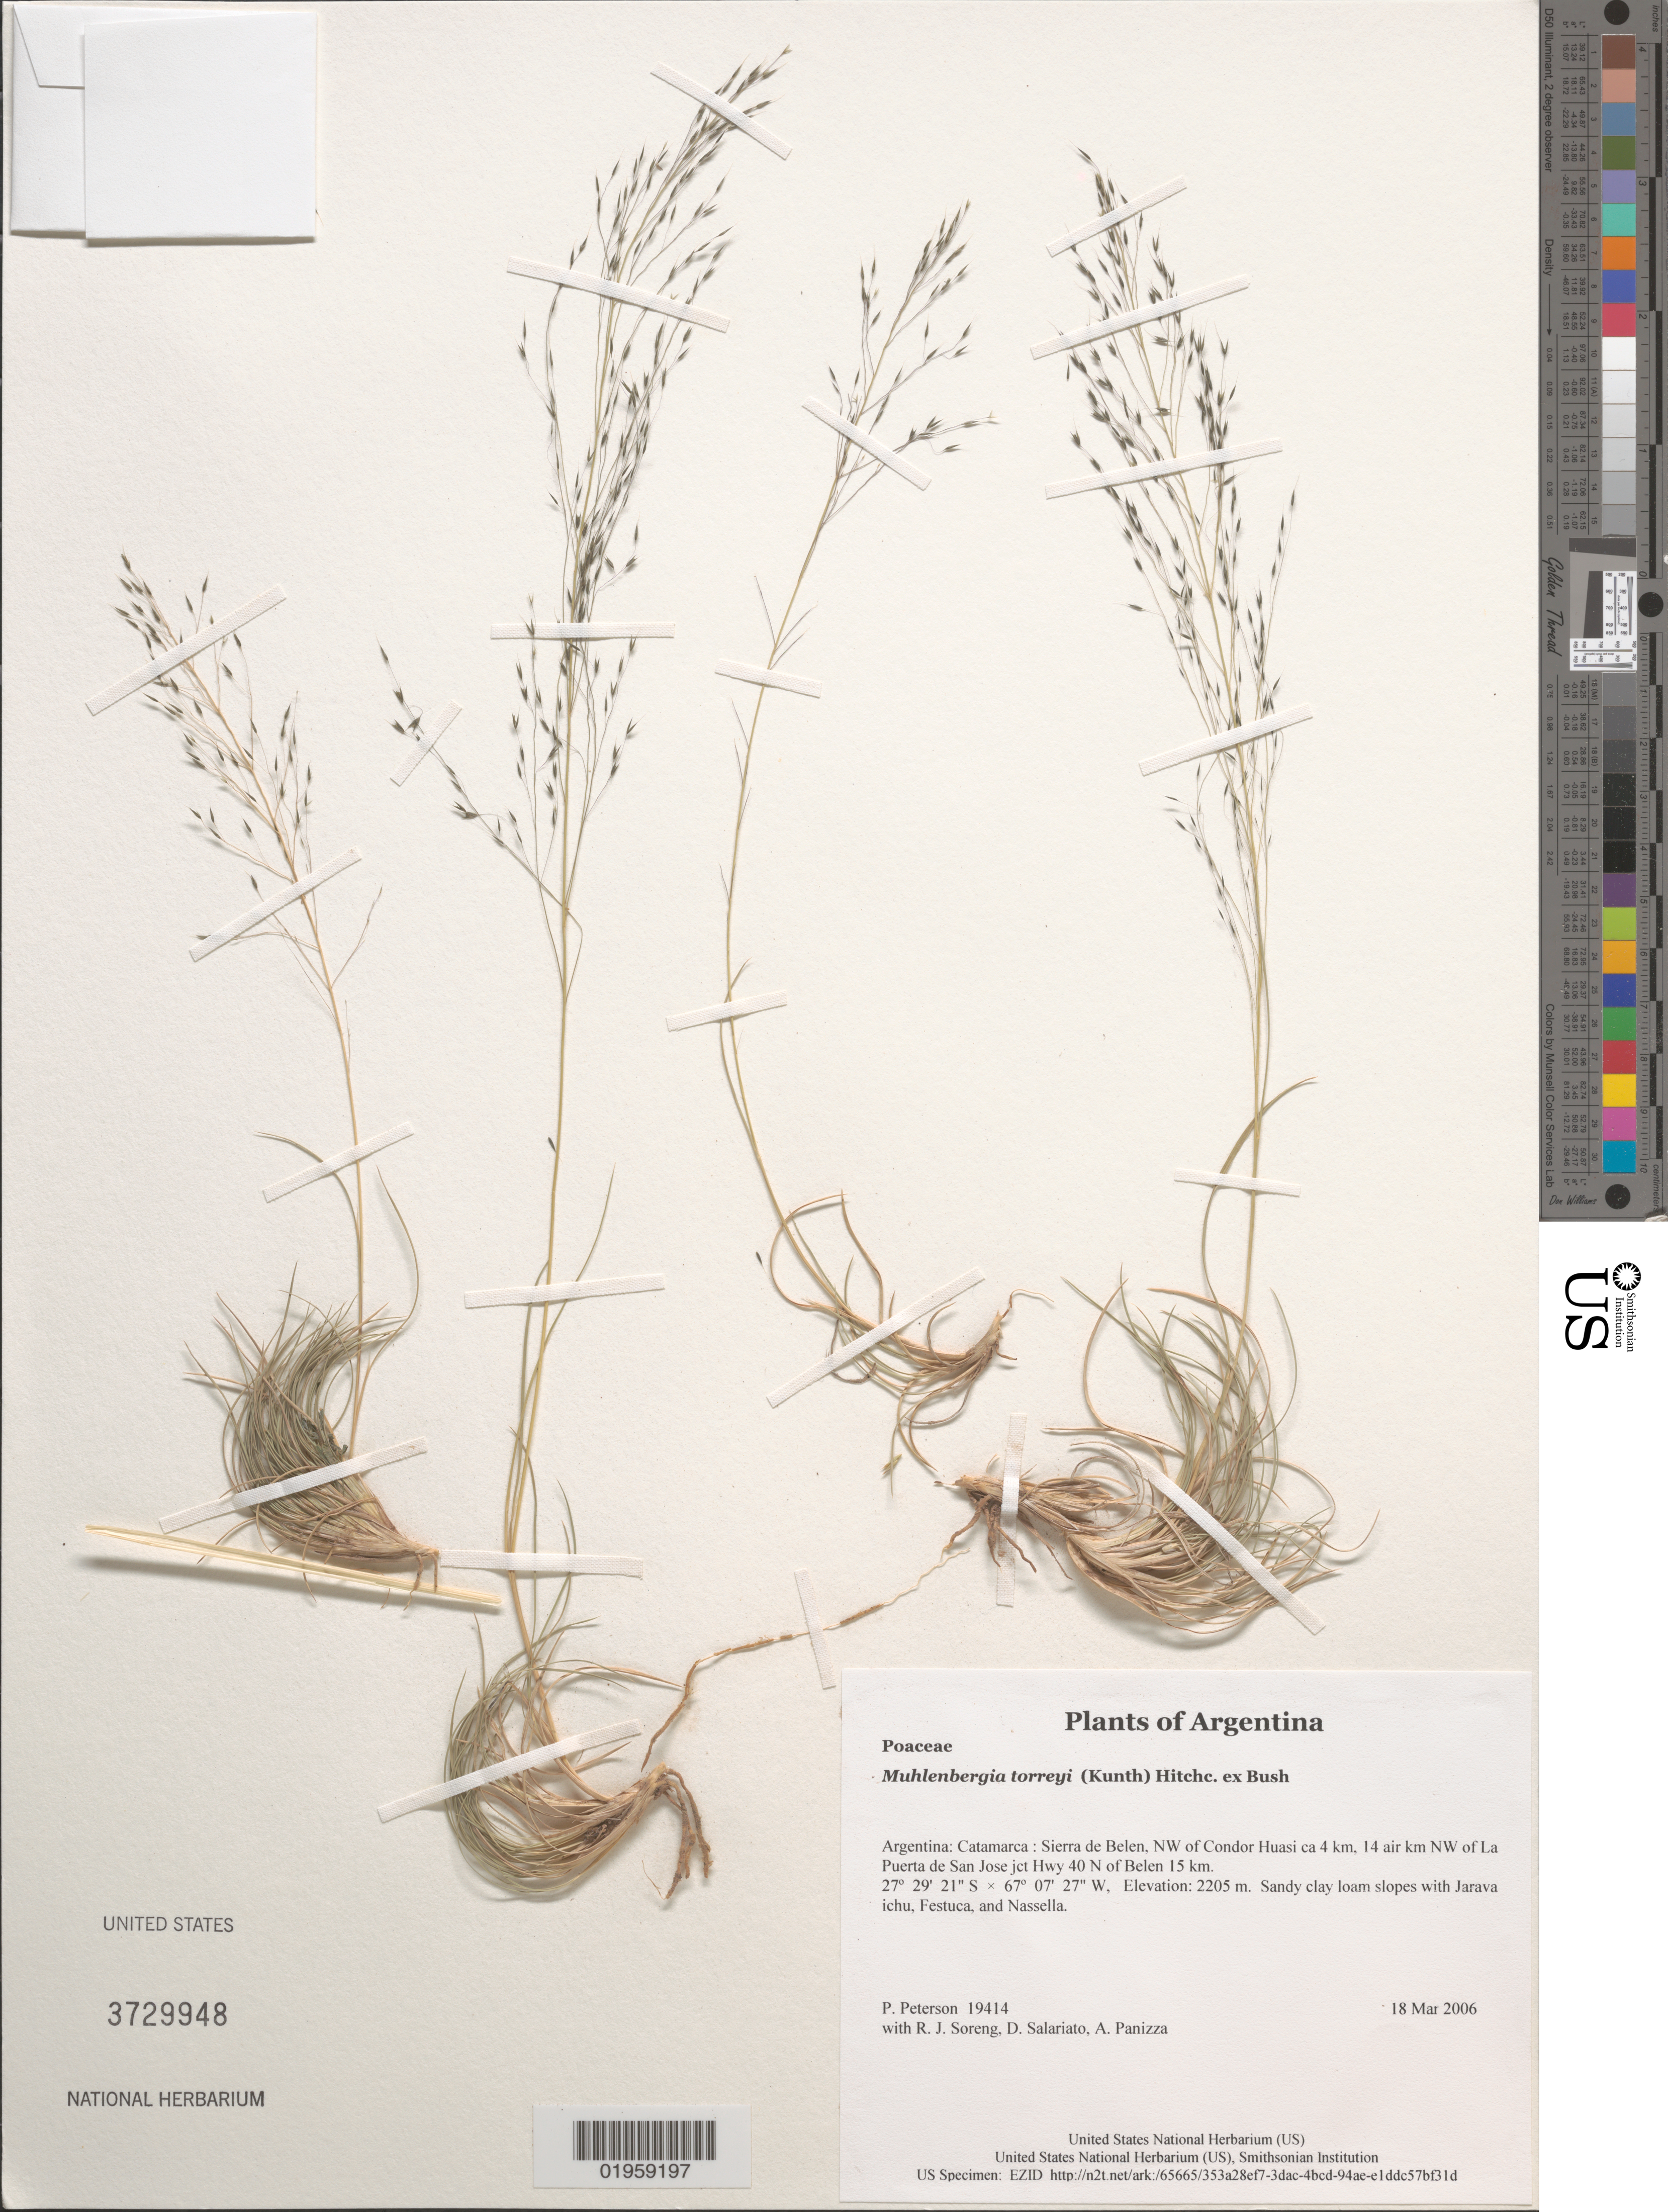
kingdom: Plantae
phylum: Tracheophyta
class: Liliopsida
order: Poales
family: Poaceae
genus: Muhlenbergia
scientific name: Muhlenbergia torreyi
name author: (Kunth) Hitchc. ex Bush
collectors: P. M. Peterson, R. J. Soreng, D. Salariato & A. Panizza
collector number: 19414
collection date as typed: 18 Mar 2006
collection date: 2006-03-18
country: Argentina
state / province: Catamarca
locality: Sierra de Belen, NW of Condor Huasi ca 4 km, 14 air km NW of La Puerta de San Jose jct Hwy 40 N of Belen 15 km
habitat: Sandy clay loam slopes with Jarava ichu, Festuca, and Nassella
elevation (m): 2205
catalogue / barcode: US 3729948